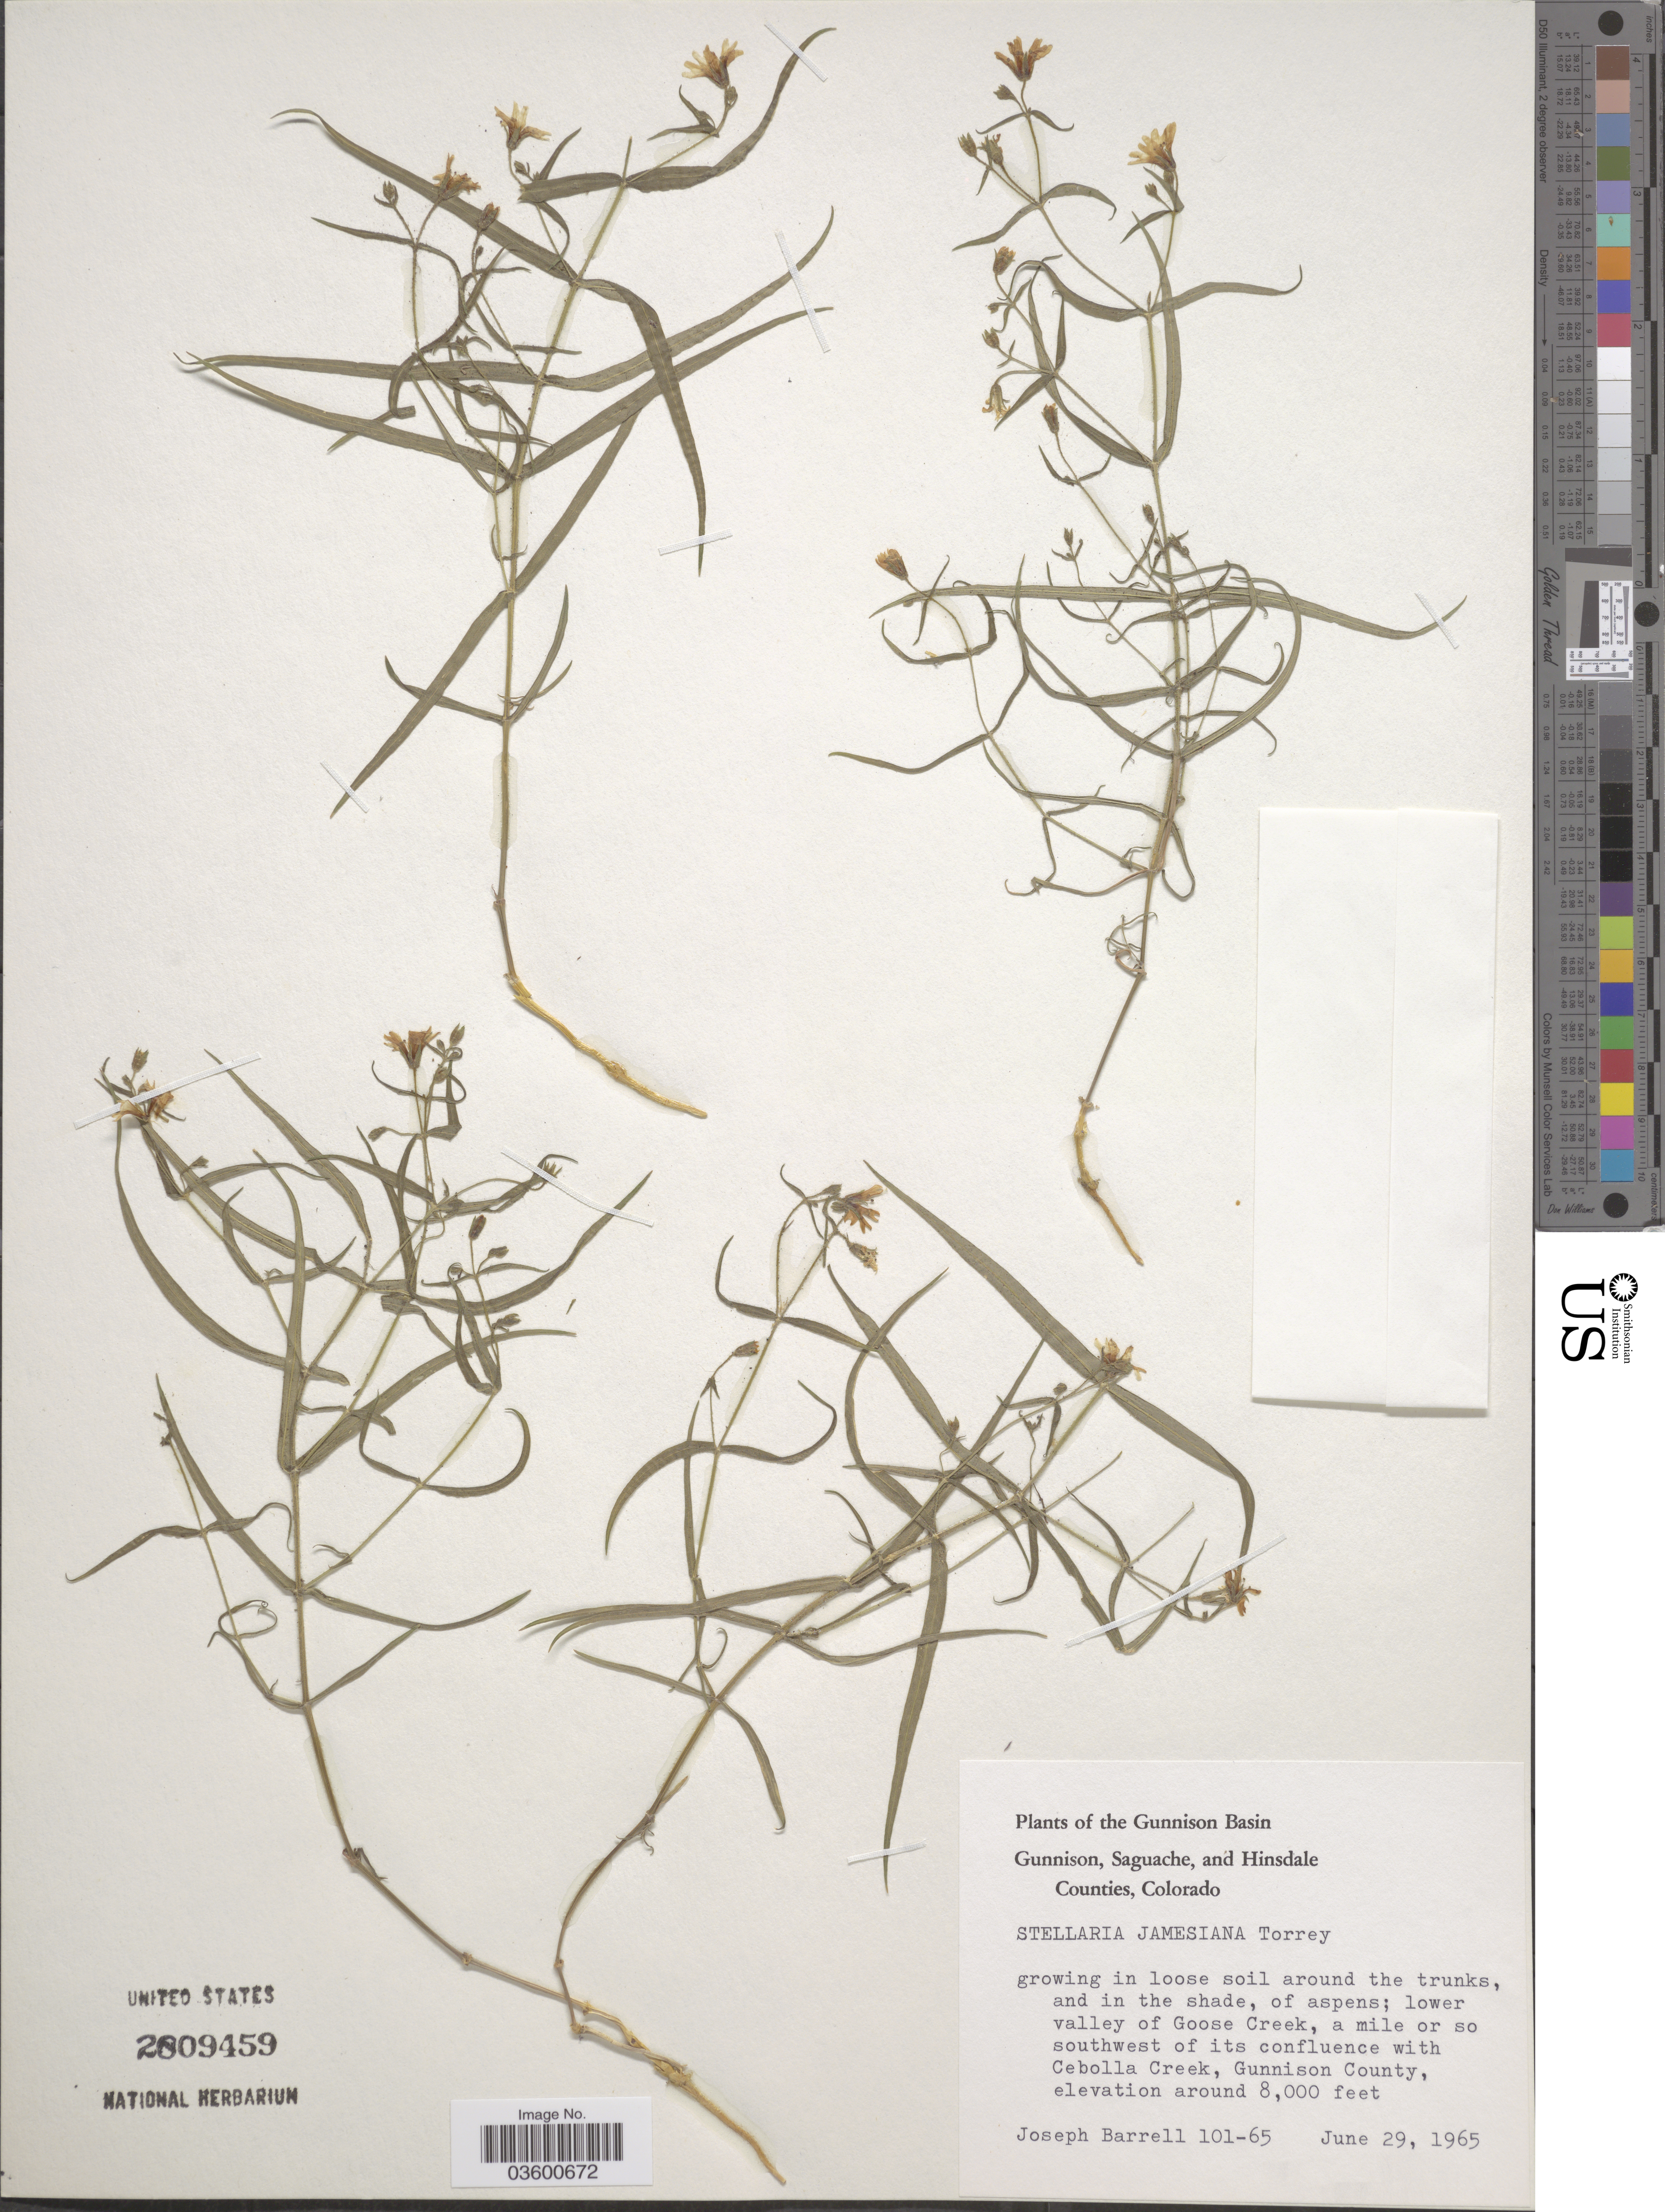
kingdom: Plantae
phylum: Tracheophyta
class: Magnoliopsida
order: Caryophyllales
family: Caryophyllaceae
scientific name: Torreyostellaria jamesiana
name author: (Torr.) Gang Yao et al.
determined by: Strong, M. T., (US), Smithsonian Institution - National Museum of Natural History (UNITED STATES)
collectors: J. Barrell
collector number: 101-65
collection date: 1965-06-29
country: United States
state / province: Colorado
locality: The Gunnison Basin. Lower valley of Goose Creek, a mile or so southwest of its confluence with Cebolla Creek, Gunnison County.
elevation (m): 2438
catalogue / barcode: US 2809459